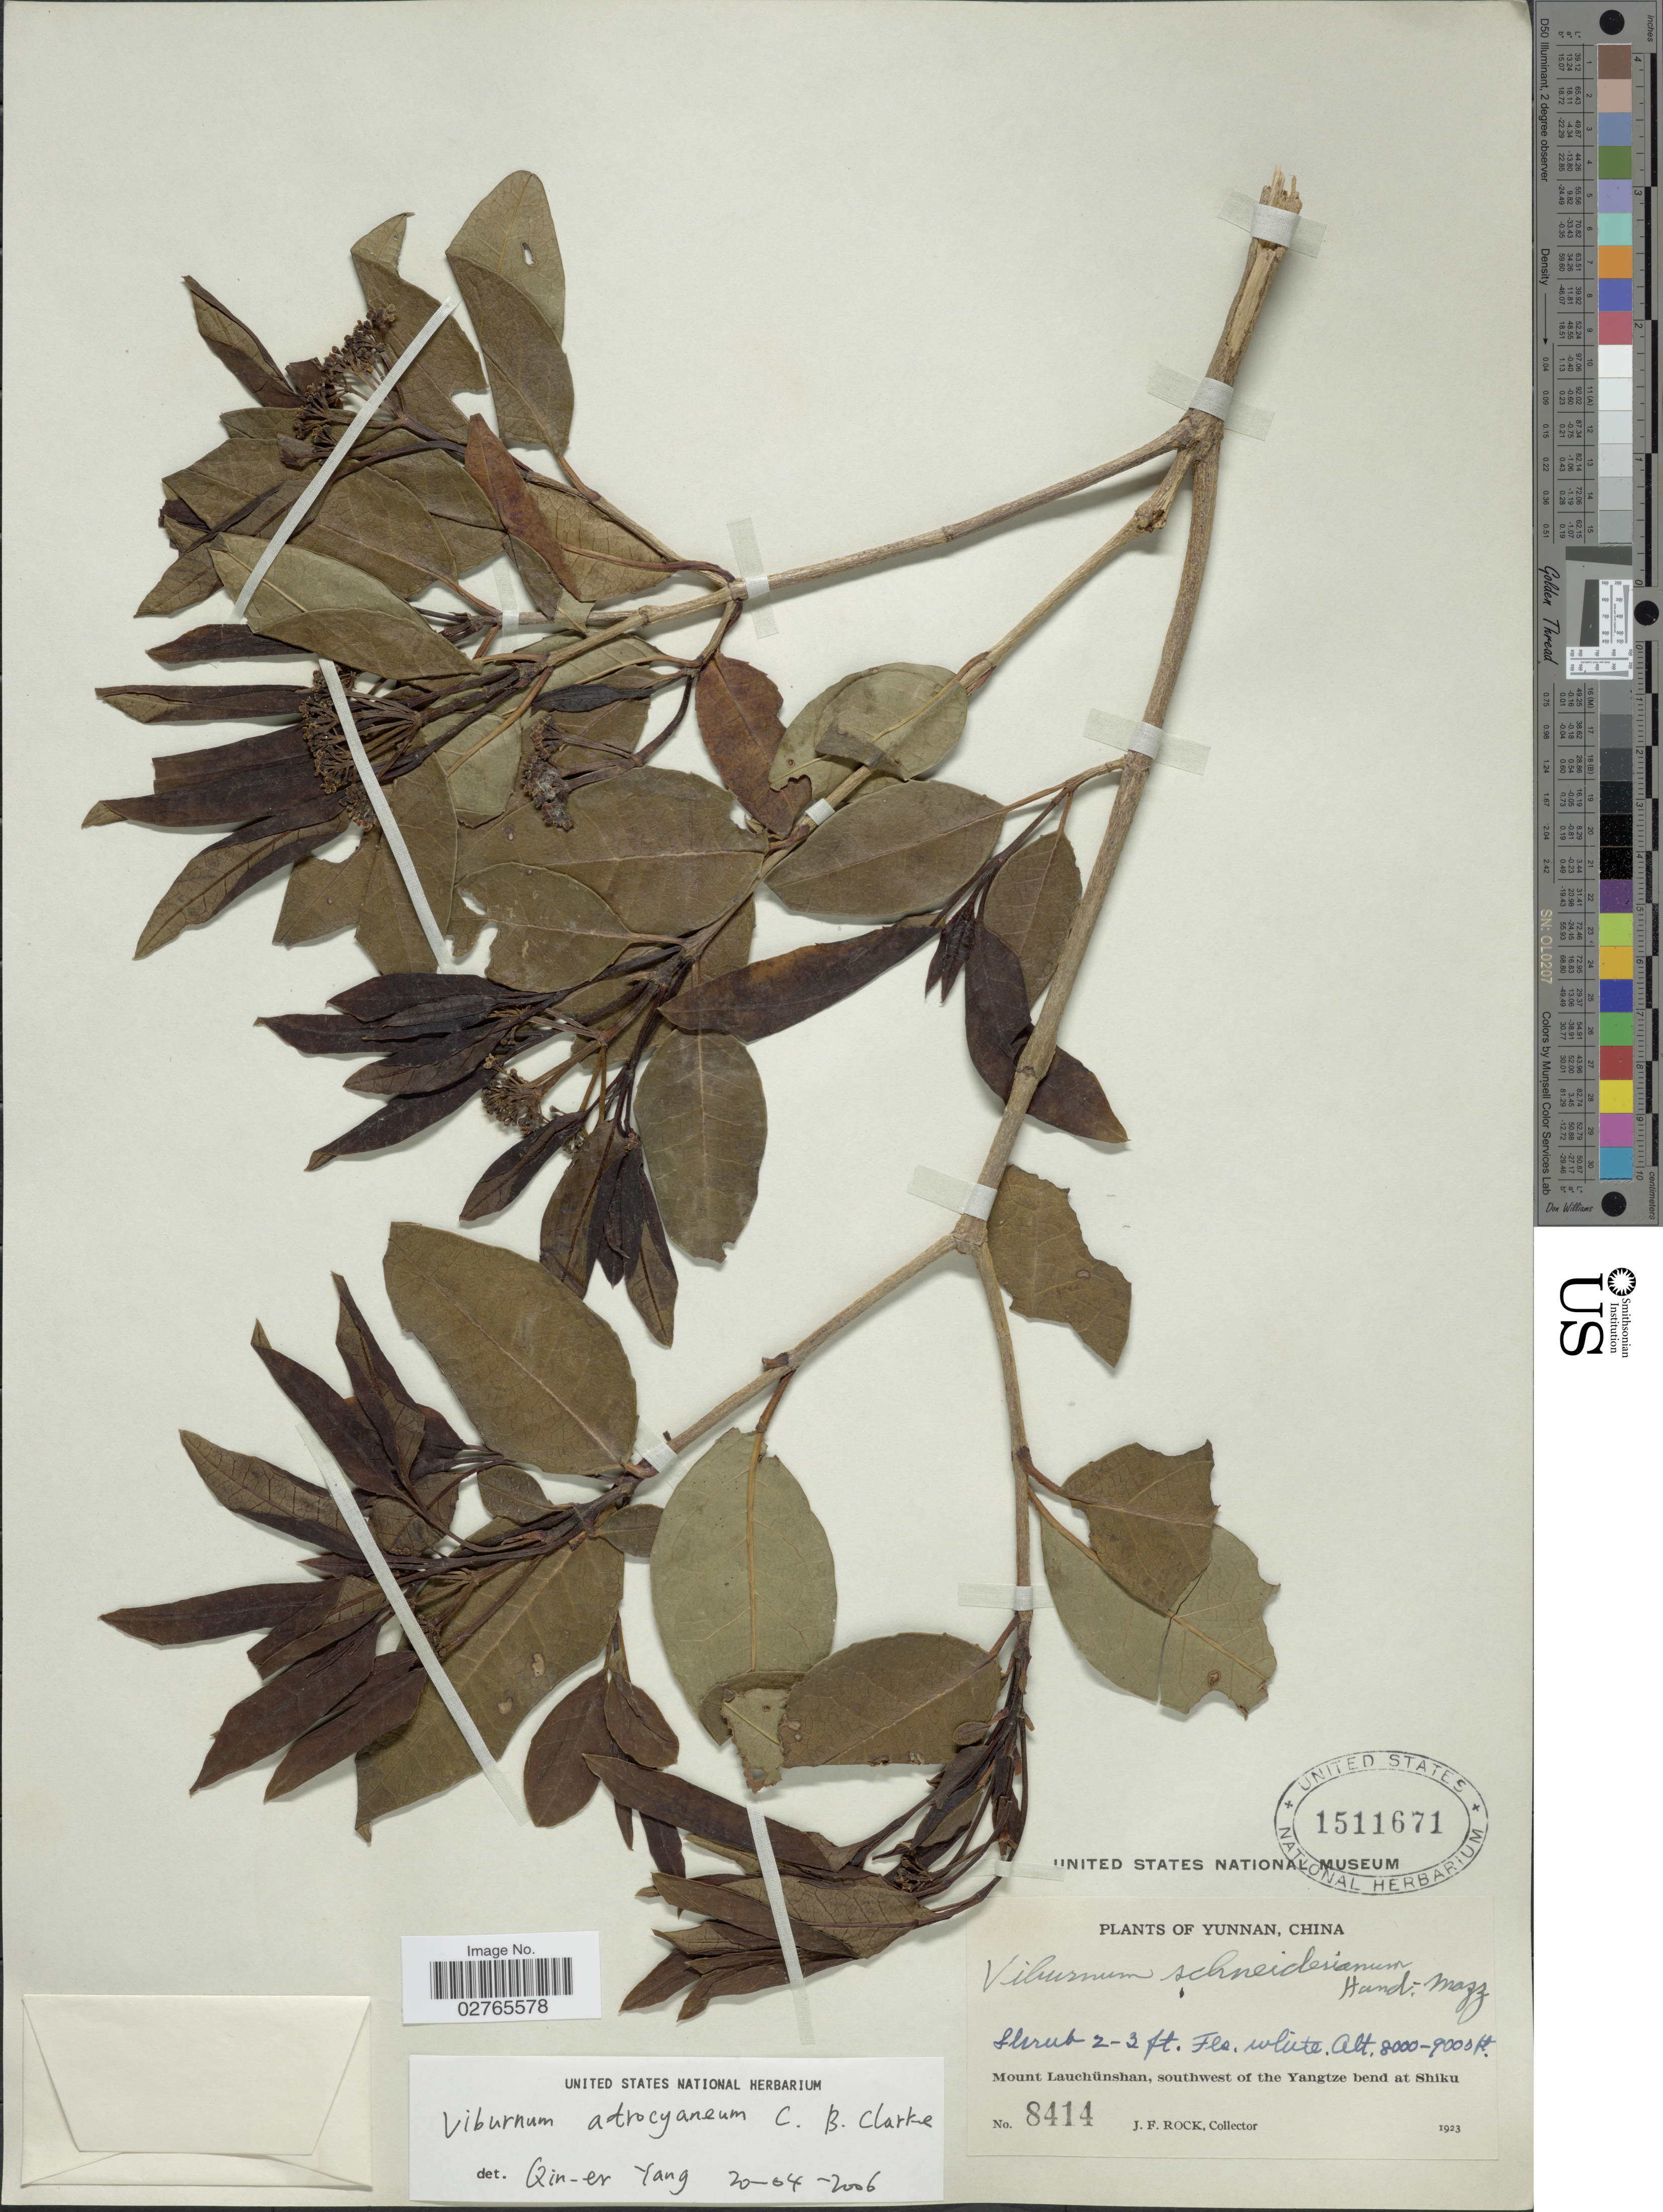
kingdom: Plantae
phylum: Tracheophyta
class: Magnoliopsida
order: Dipsacales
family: Viburnaceae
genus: Viburnum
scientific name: Viburnum atrocyaneum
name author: C.B. Clarke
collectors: J. Rock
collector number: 8414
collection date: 1923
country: China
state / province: Yunnan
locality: Mount Lauchünshan, southwest of the Yangtze bend at Shiku.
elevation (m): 2438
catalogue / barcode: US 1511671